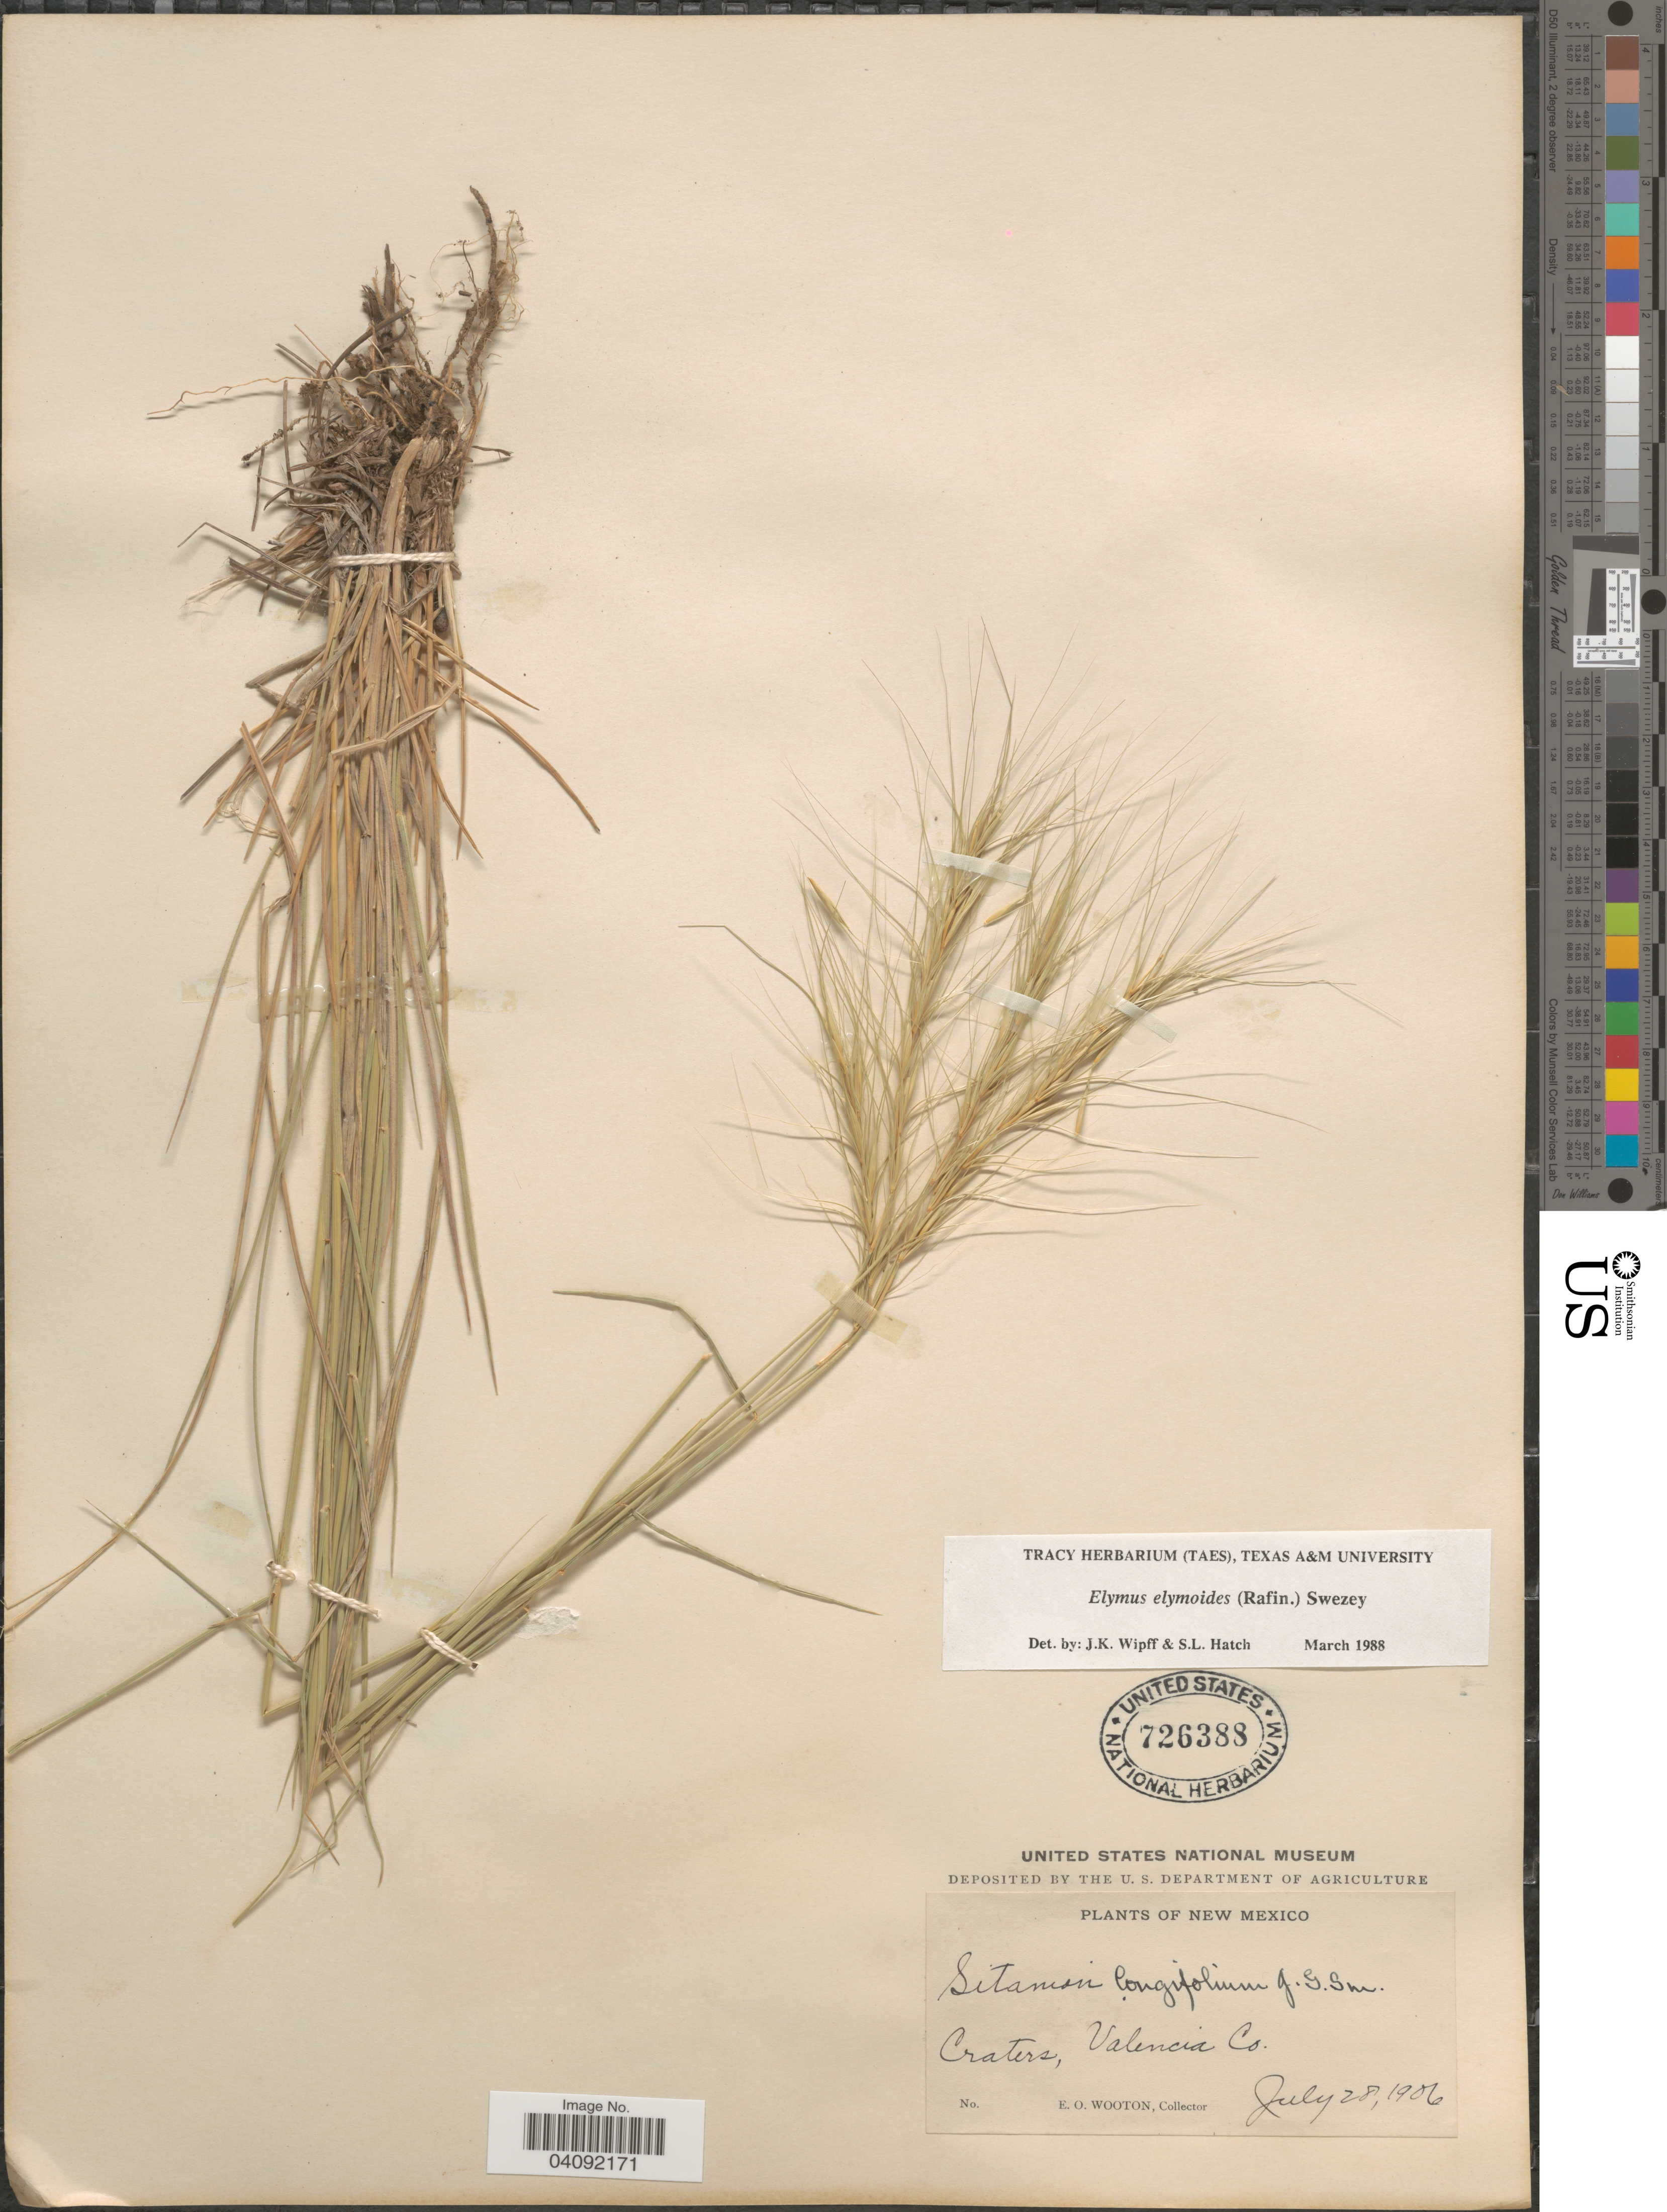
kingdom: Plantae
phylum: Tracheophyta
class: Liliopsida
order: Poales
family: Poaceae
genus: Elymus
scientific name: Elymus elymoides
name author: (Raf.) Swezey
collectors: E. O. Wooton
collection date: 1906-07-28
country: United States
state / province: New Mexico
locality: Craters, Valencia Co.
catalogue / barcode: US 726388